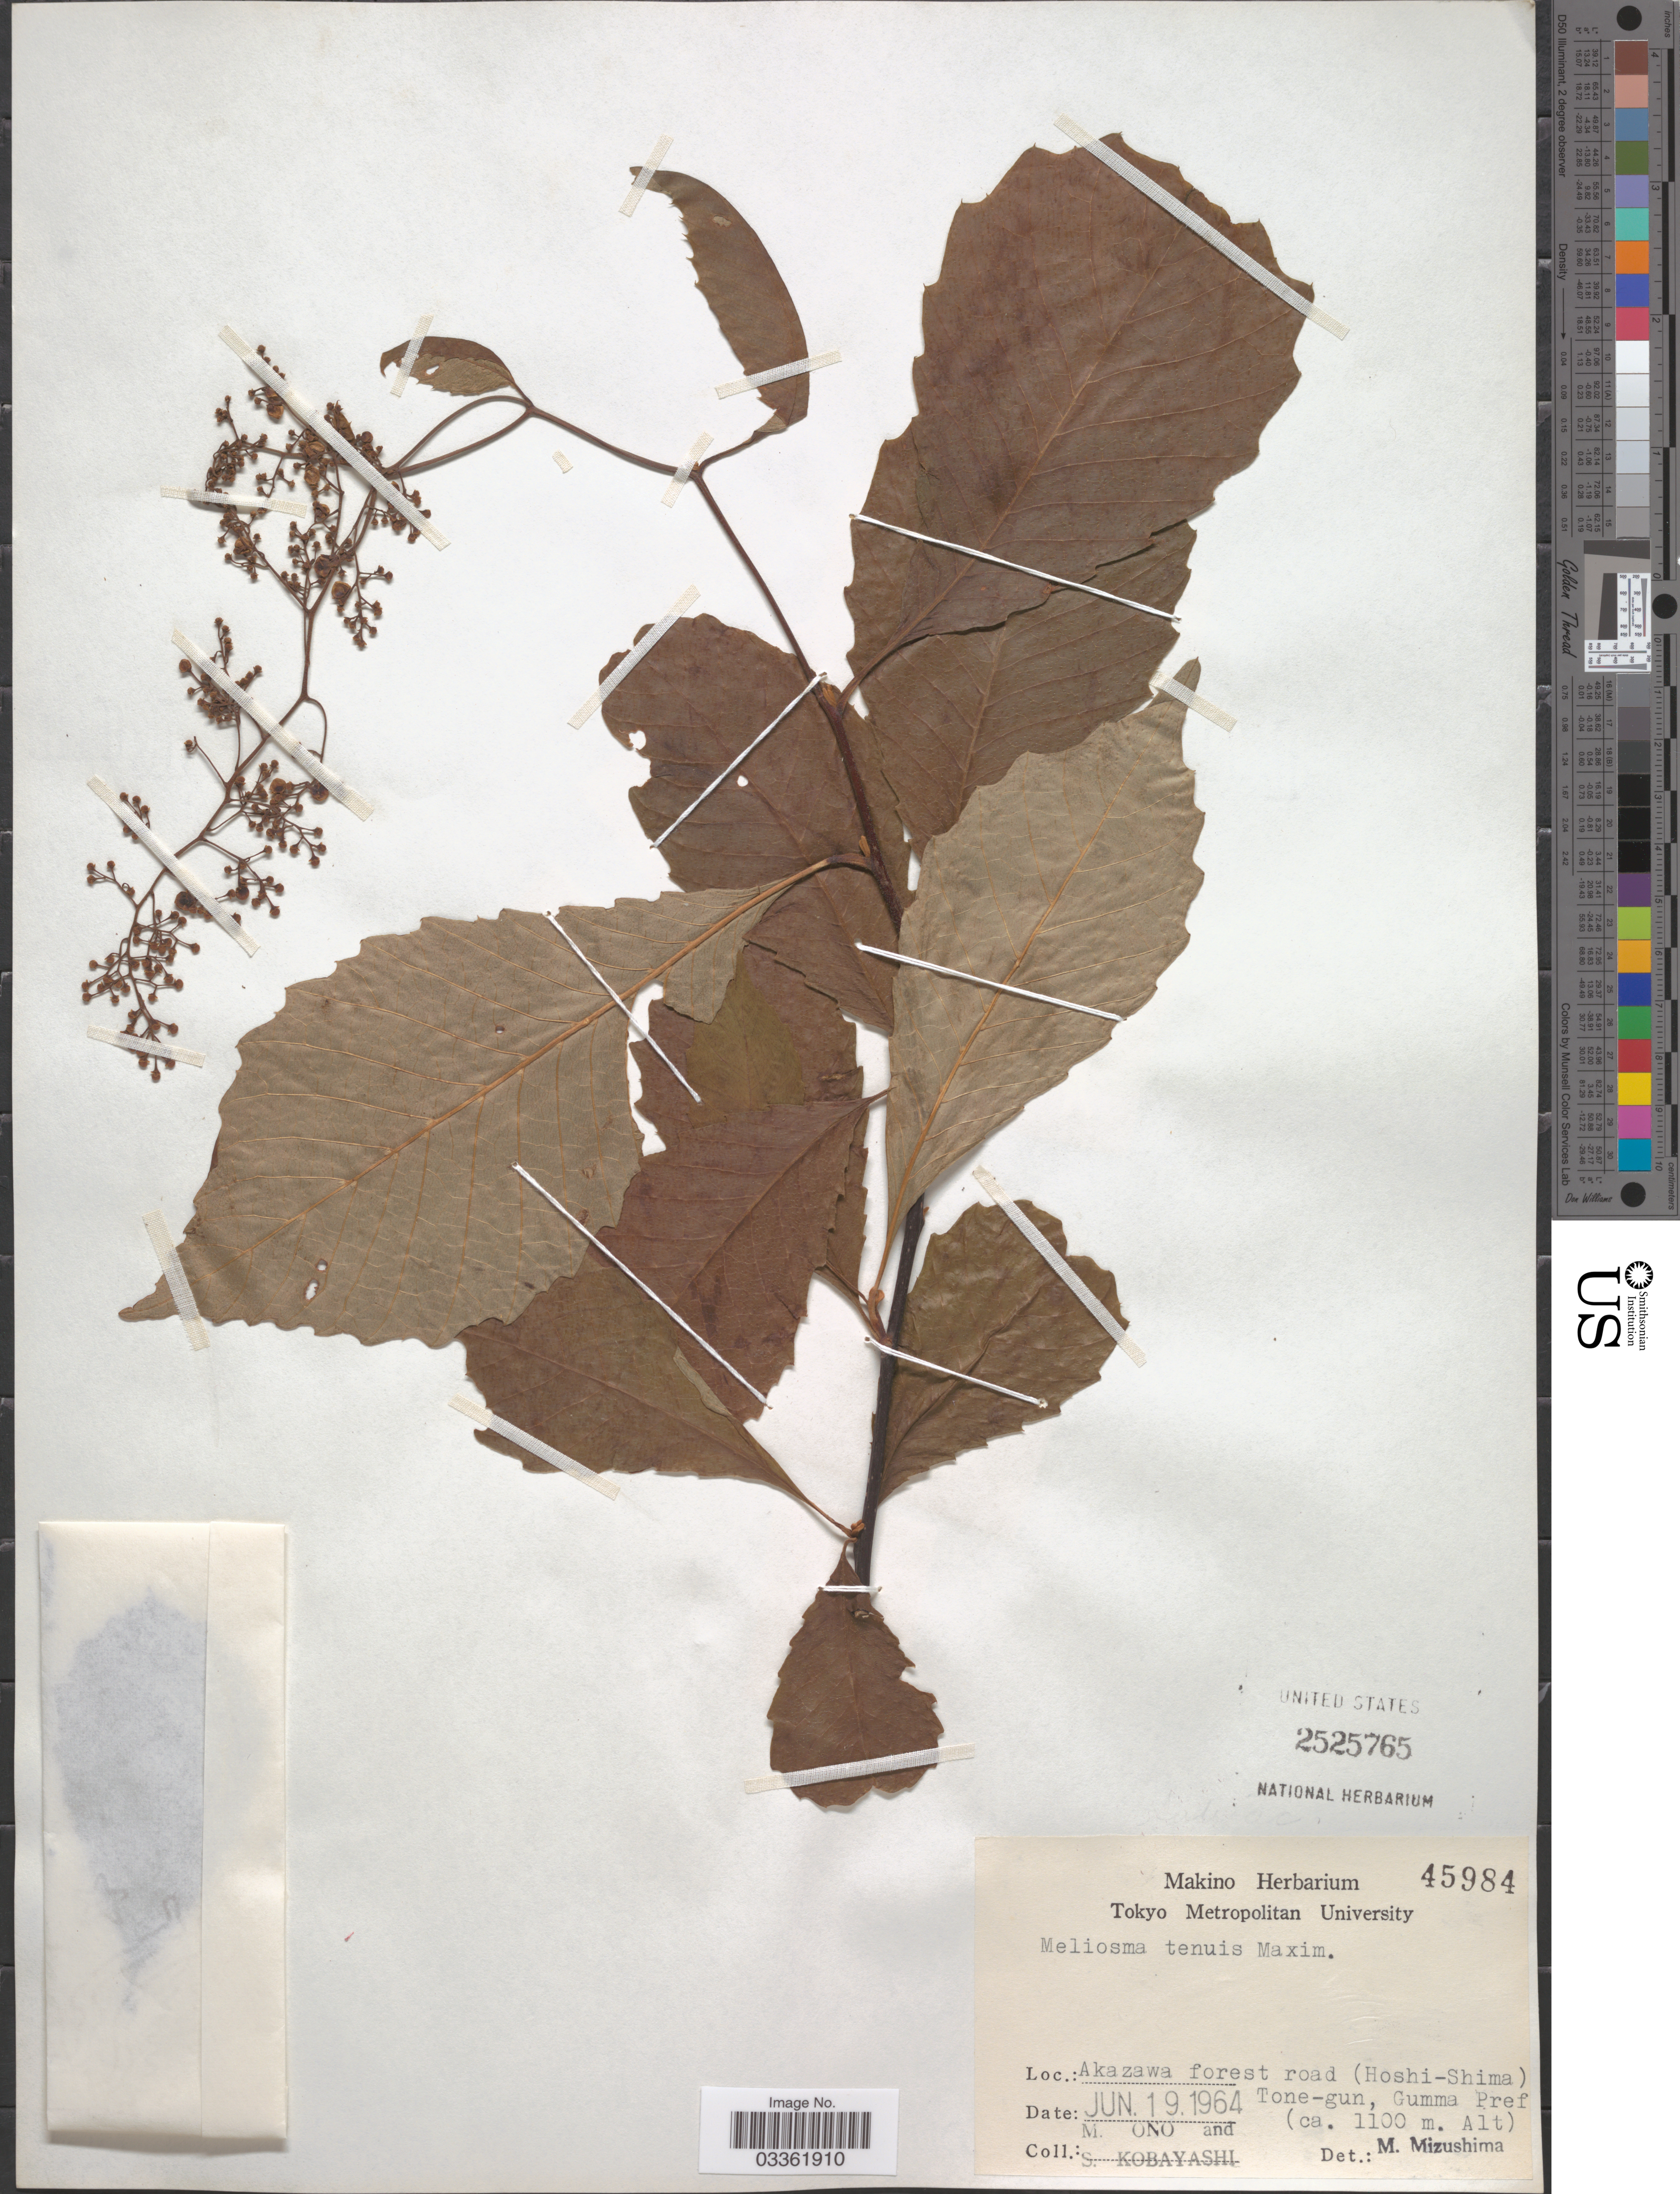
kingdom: Plantae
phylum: Tracheophyta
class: Magnoliopsida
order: Proteales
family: Sabiaceae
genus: Meliosma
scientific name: Meliosma tenuis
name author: Maxim.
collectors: M. Ono & S. Kobayashi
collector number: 45984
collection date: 1964-06-19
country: Japan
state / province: Tokyo, Federal City of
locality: Akazawa forest road (Hoshi-Shima), Tone-gun, Gumma Pref.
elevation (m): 1100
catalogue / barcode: US 2525765